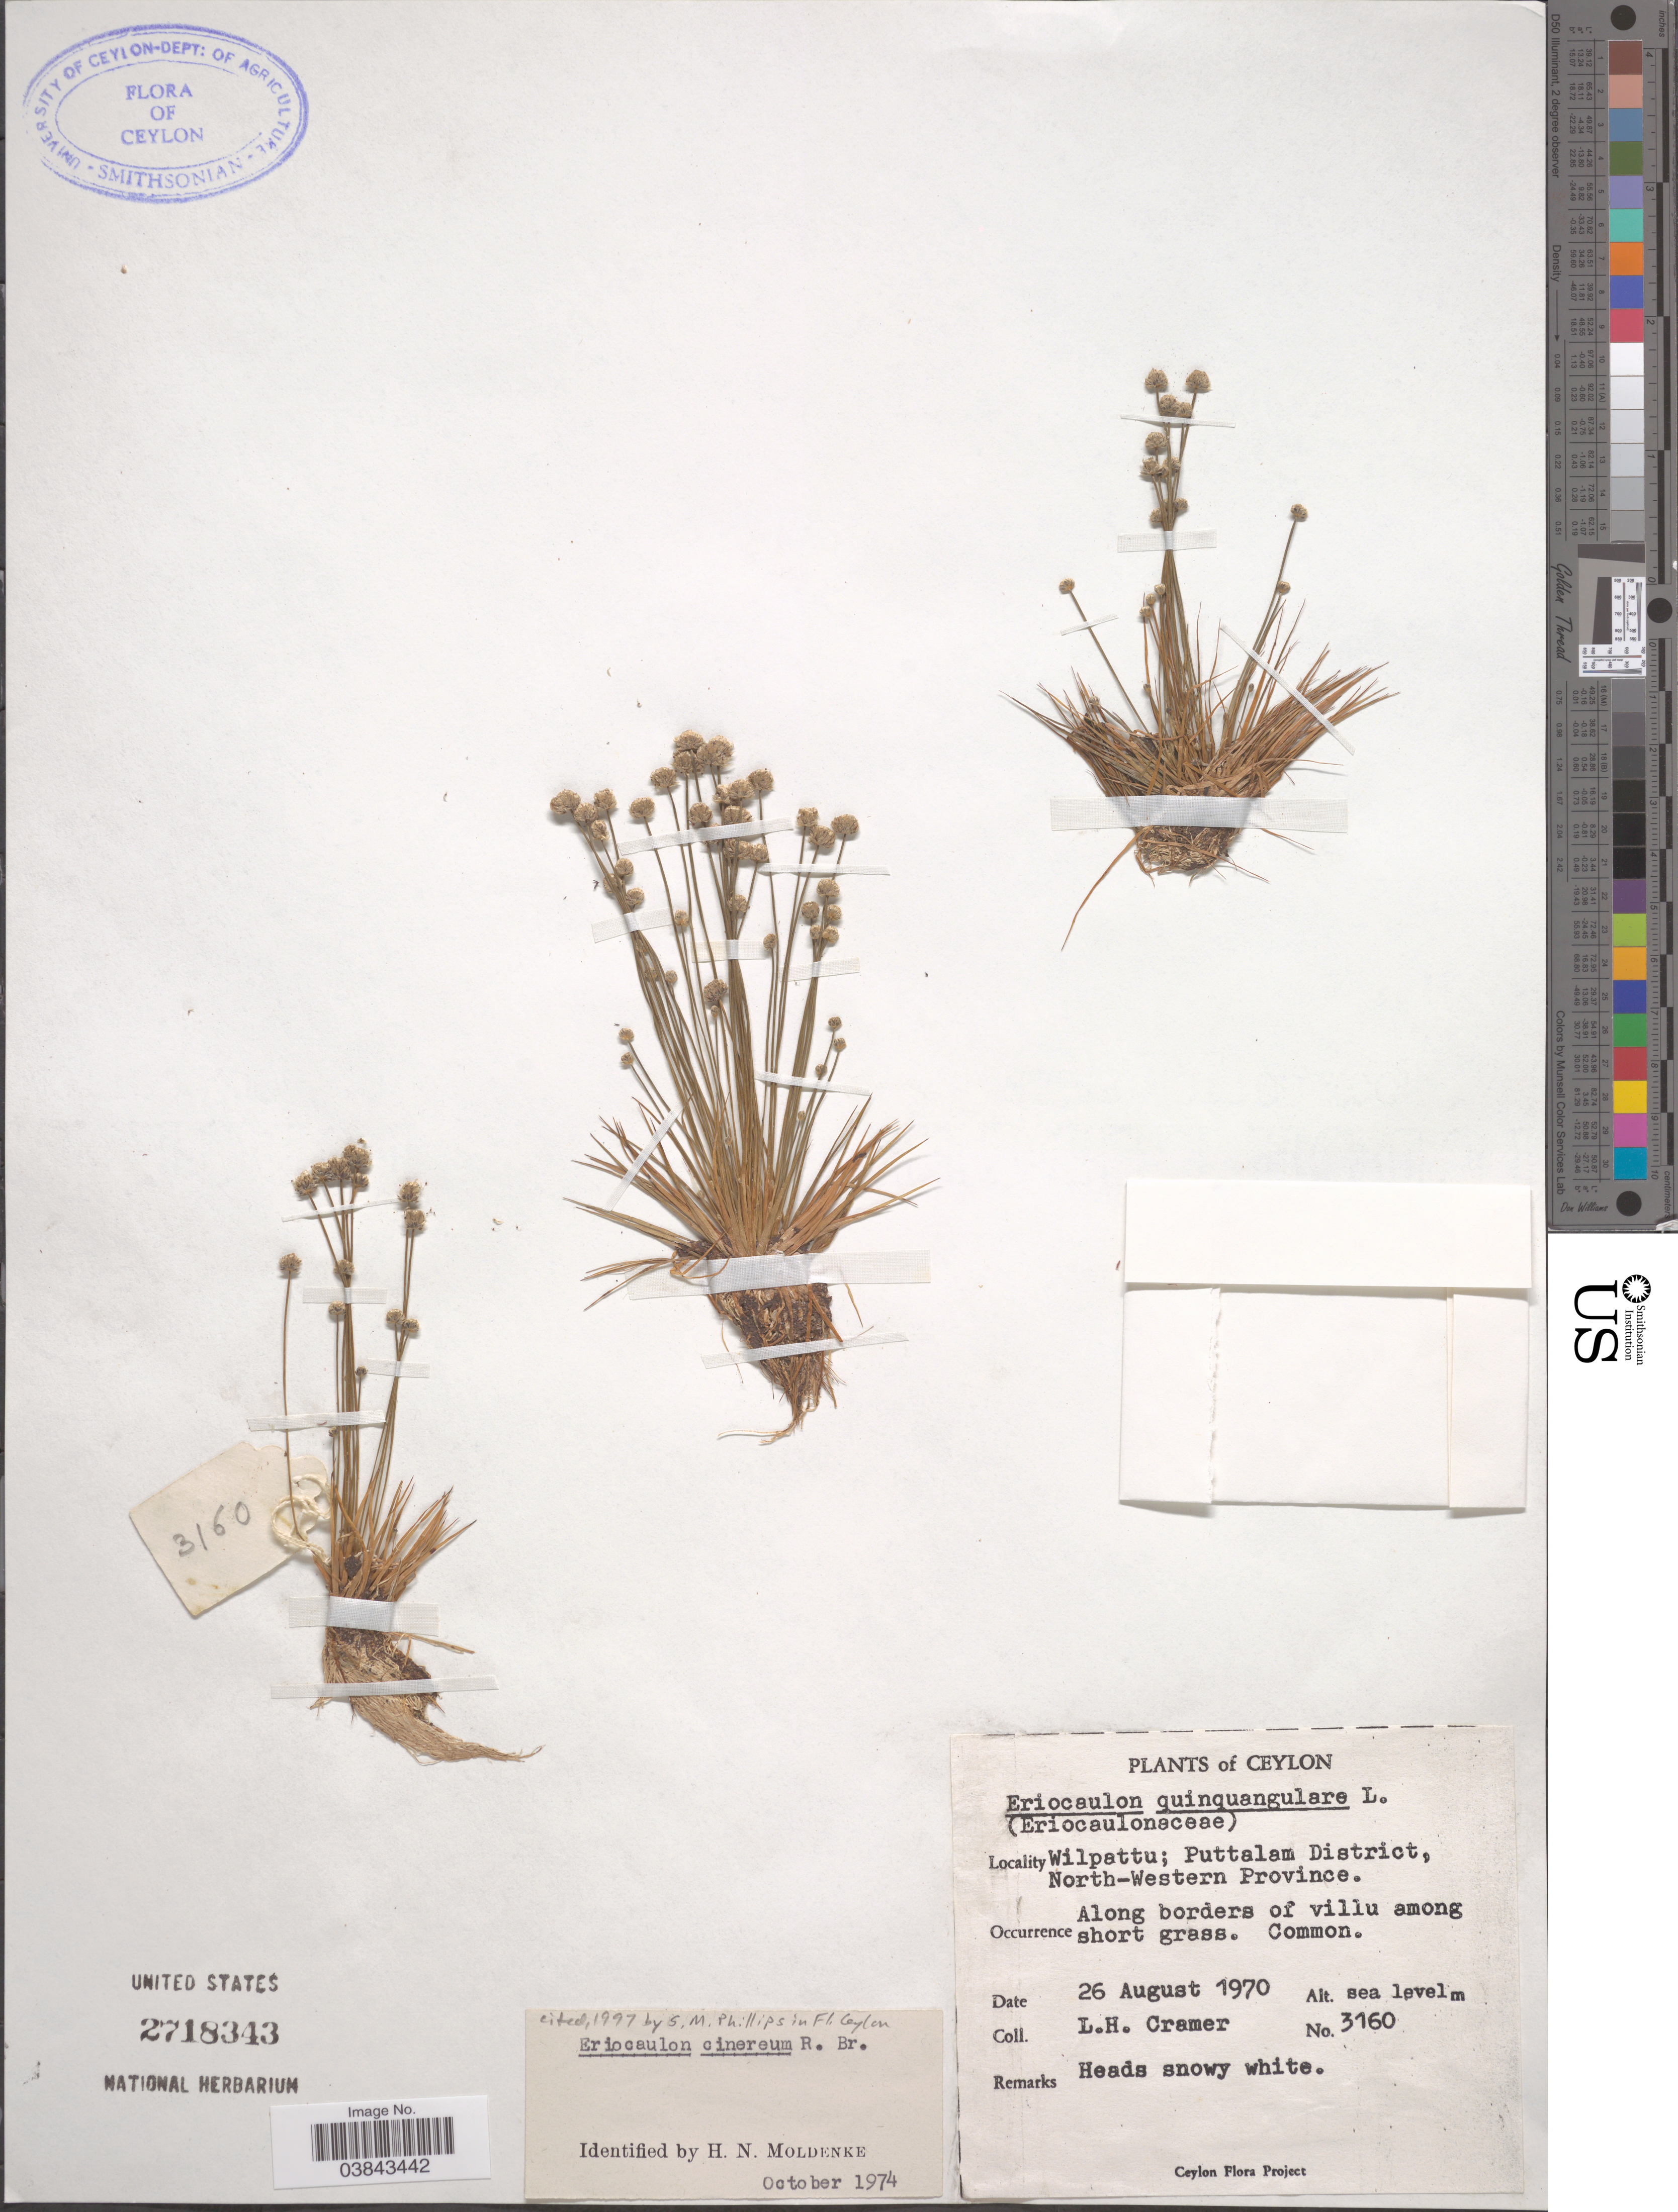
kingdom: Plantae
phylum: Tracheophyta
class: Liliopsida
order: Poales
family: Eriocaulaceae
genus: Eriocaulon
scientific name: Eriocaulon cinereum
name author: R. Br.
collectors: L. H. Cramer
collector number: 3160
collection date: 1970-08-26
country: Sri Lanka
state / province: North Western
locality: Ceylon. Wilpattu; Puttalam District, North-Western Province.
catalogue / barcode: US 2718343